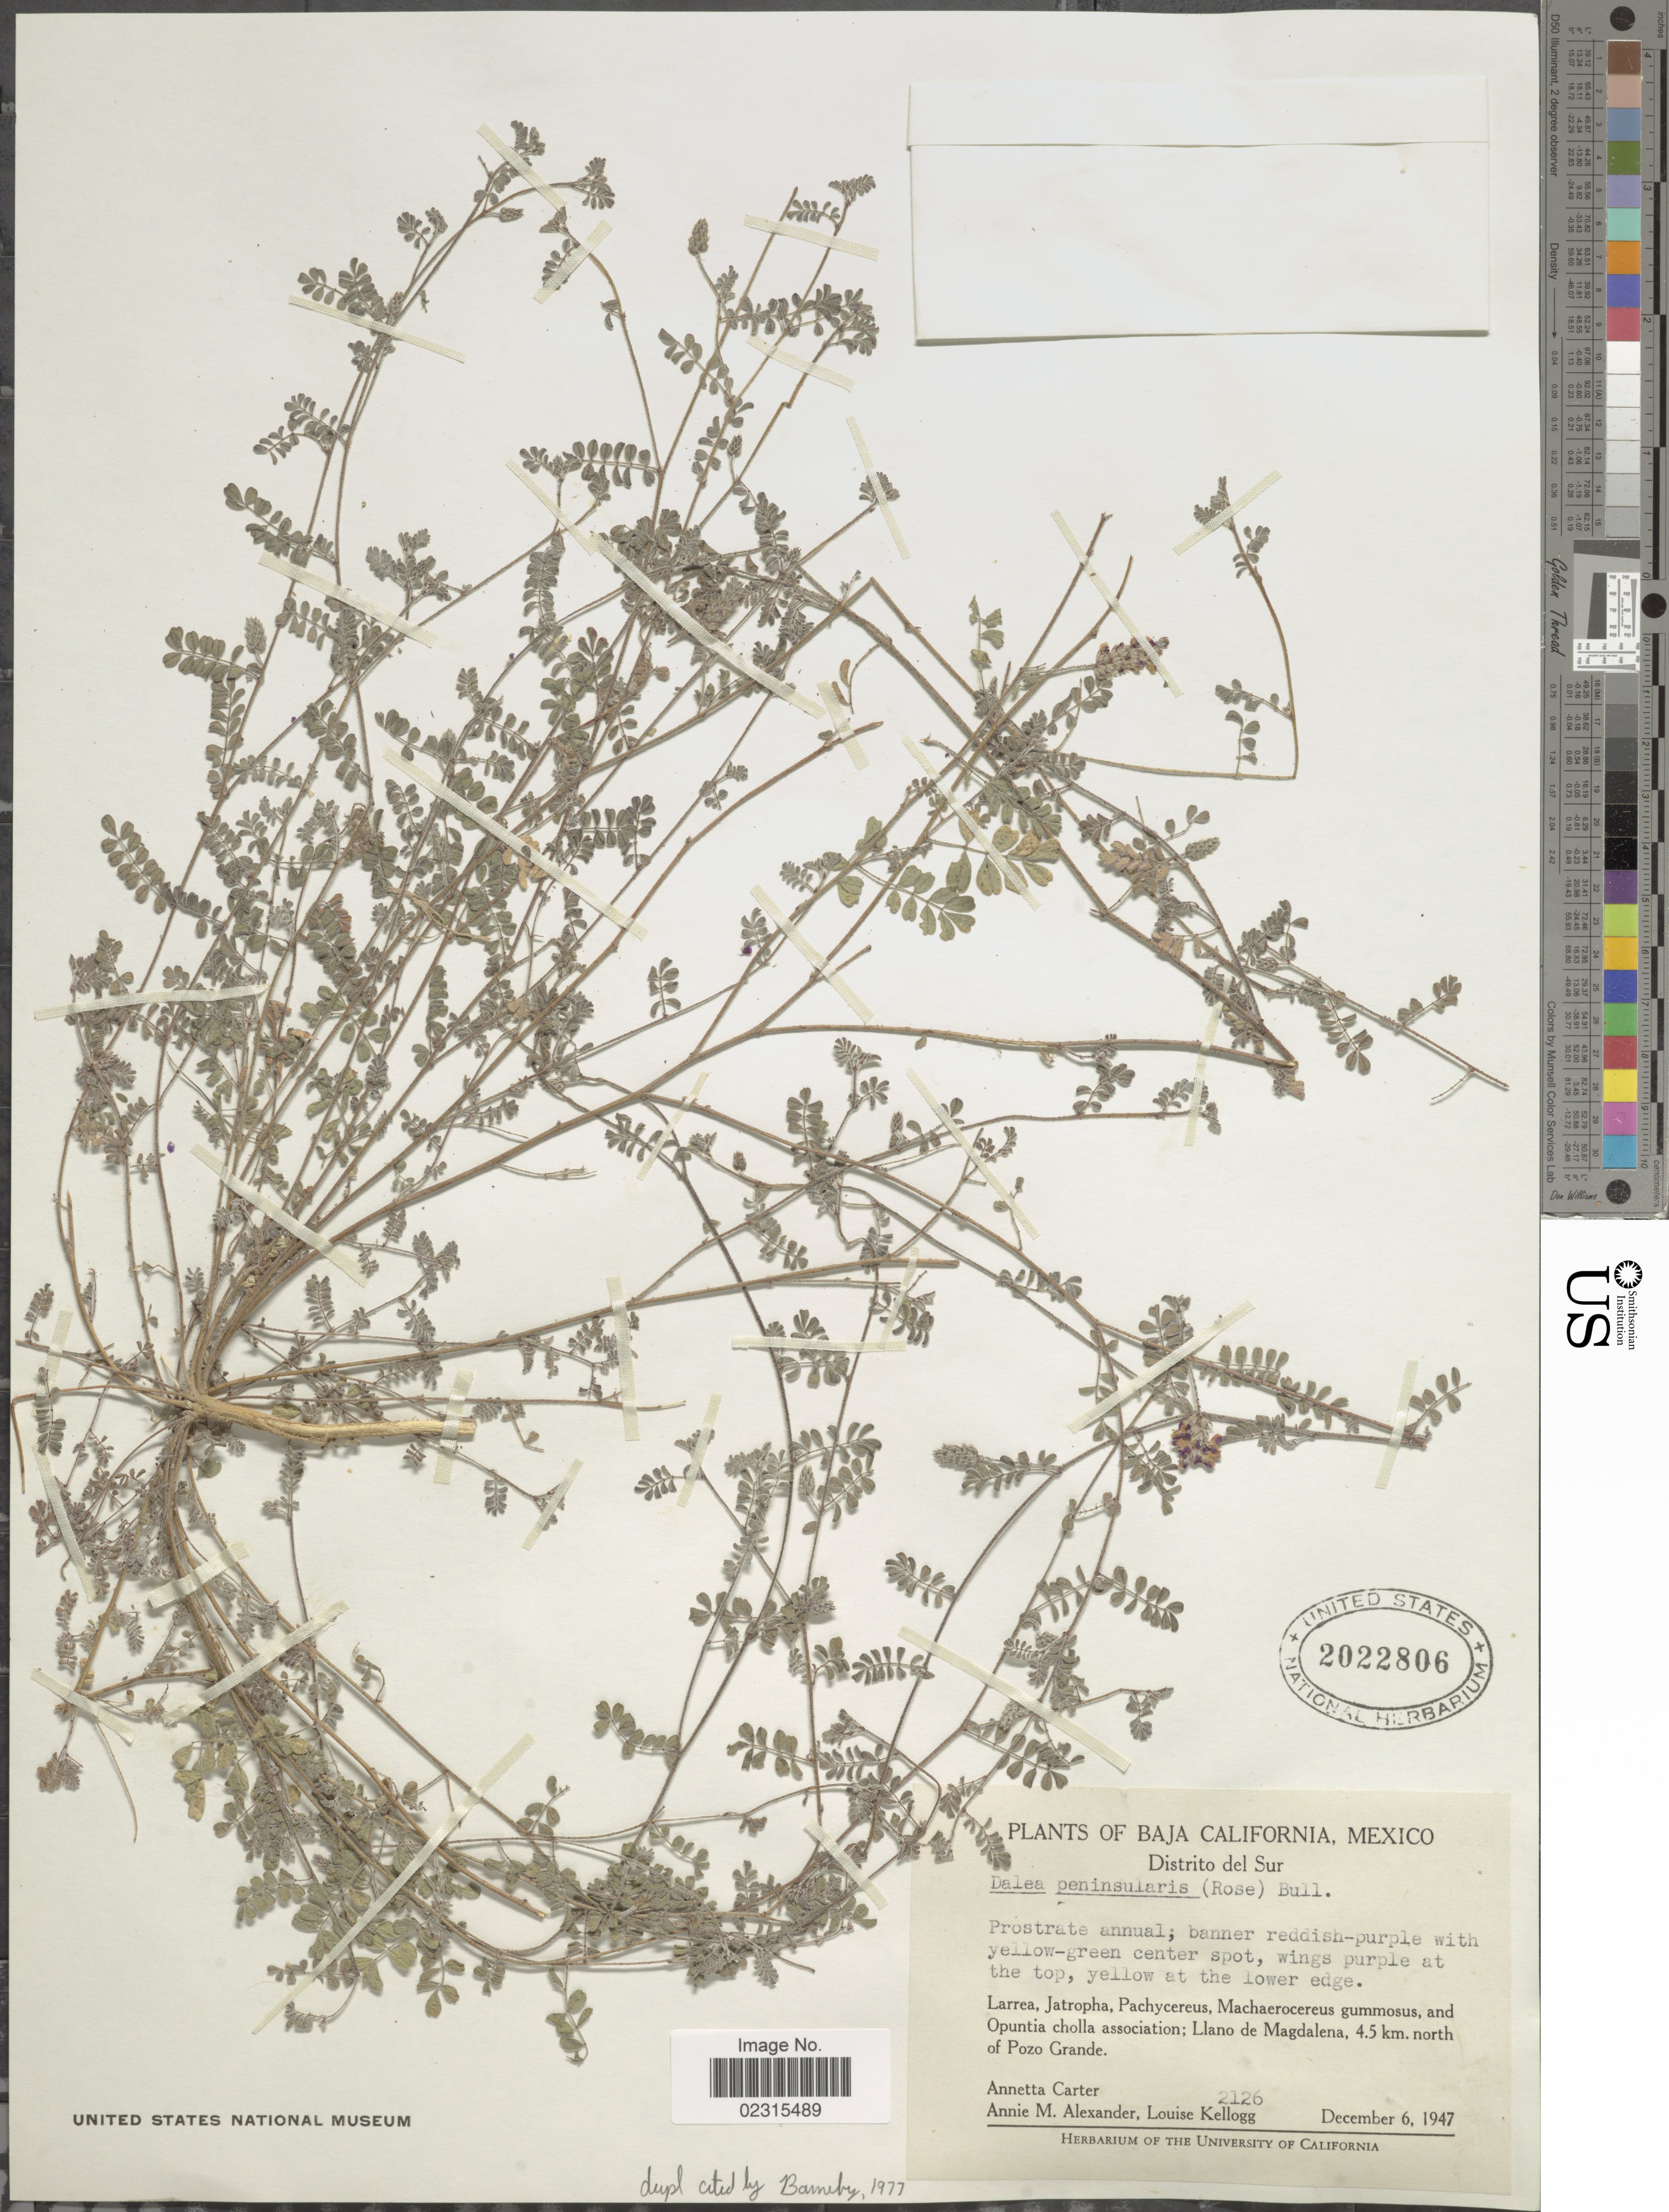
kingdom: Plantae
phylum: Tracheophyta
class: Magnoliopsida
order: Fabales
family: Fabaceae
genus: Marina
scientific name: Marina peninsularis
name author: (Rose) Barneby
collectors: A. Carter, A. M. Alexander & L. Kellogg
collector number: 2126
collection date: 1947-12-06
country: Mexico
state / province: Baja California Sur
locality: Distrito del Sur, Llano de Magdalena, 4.5 north of Pozo Grande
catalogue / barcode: US 2022806